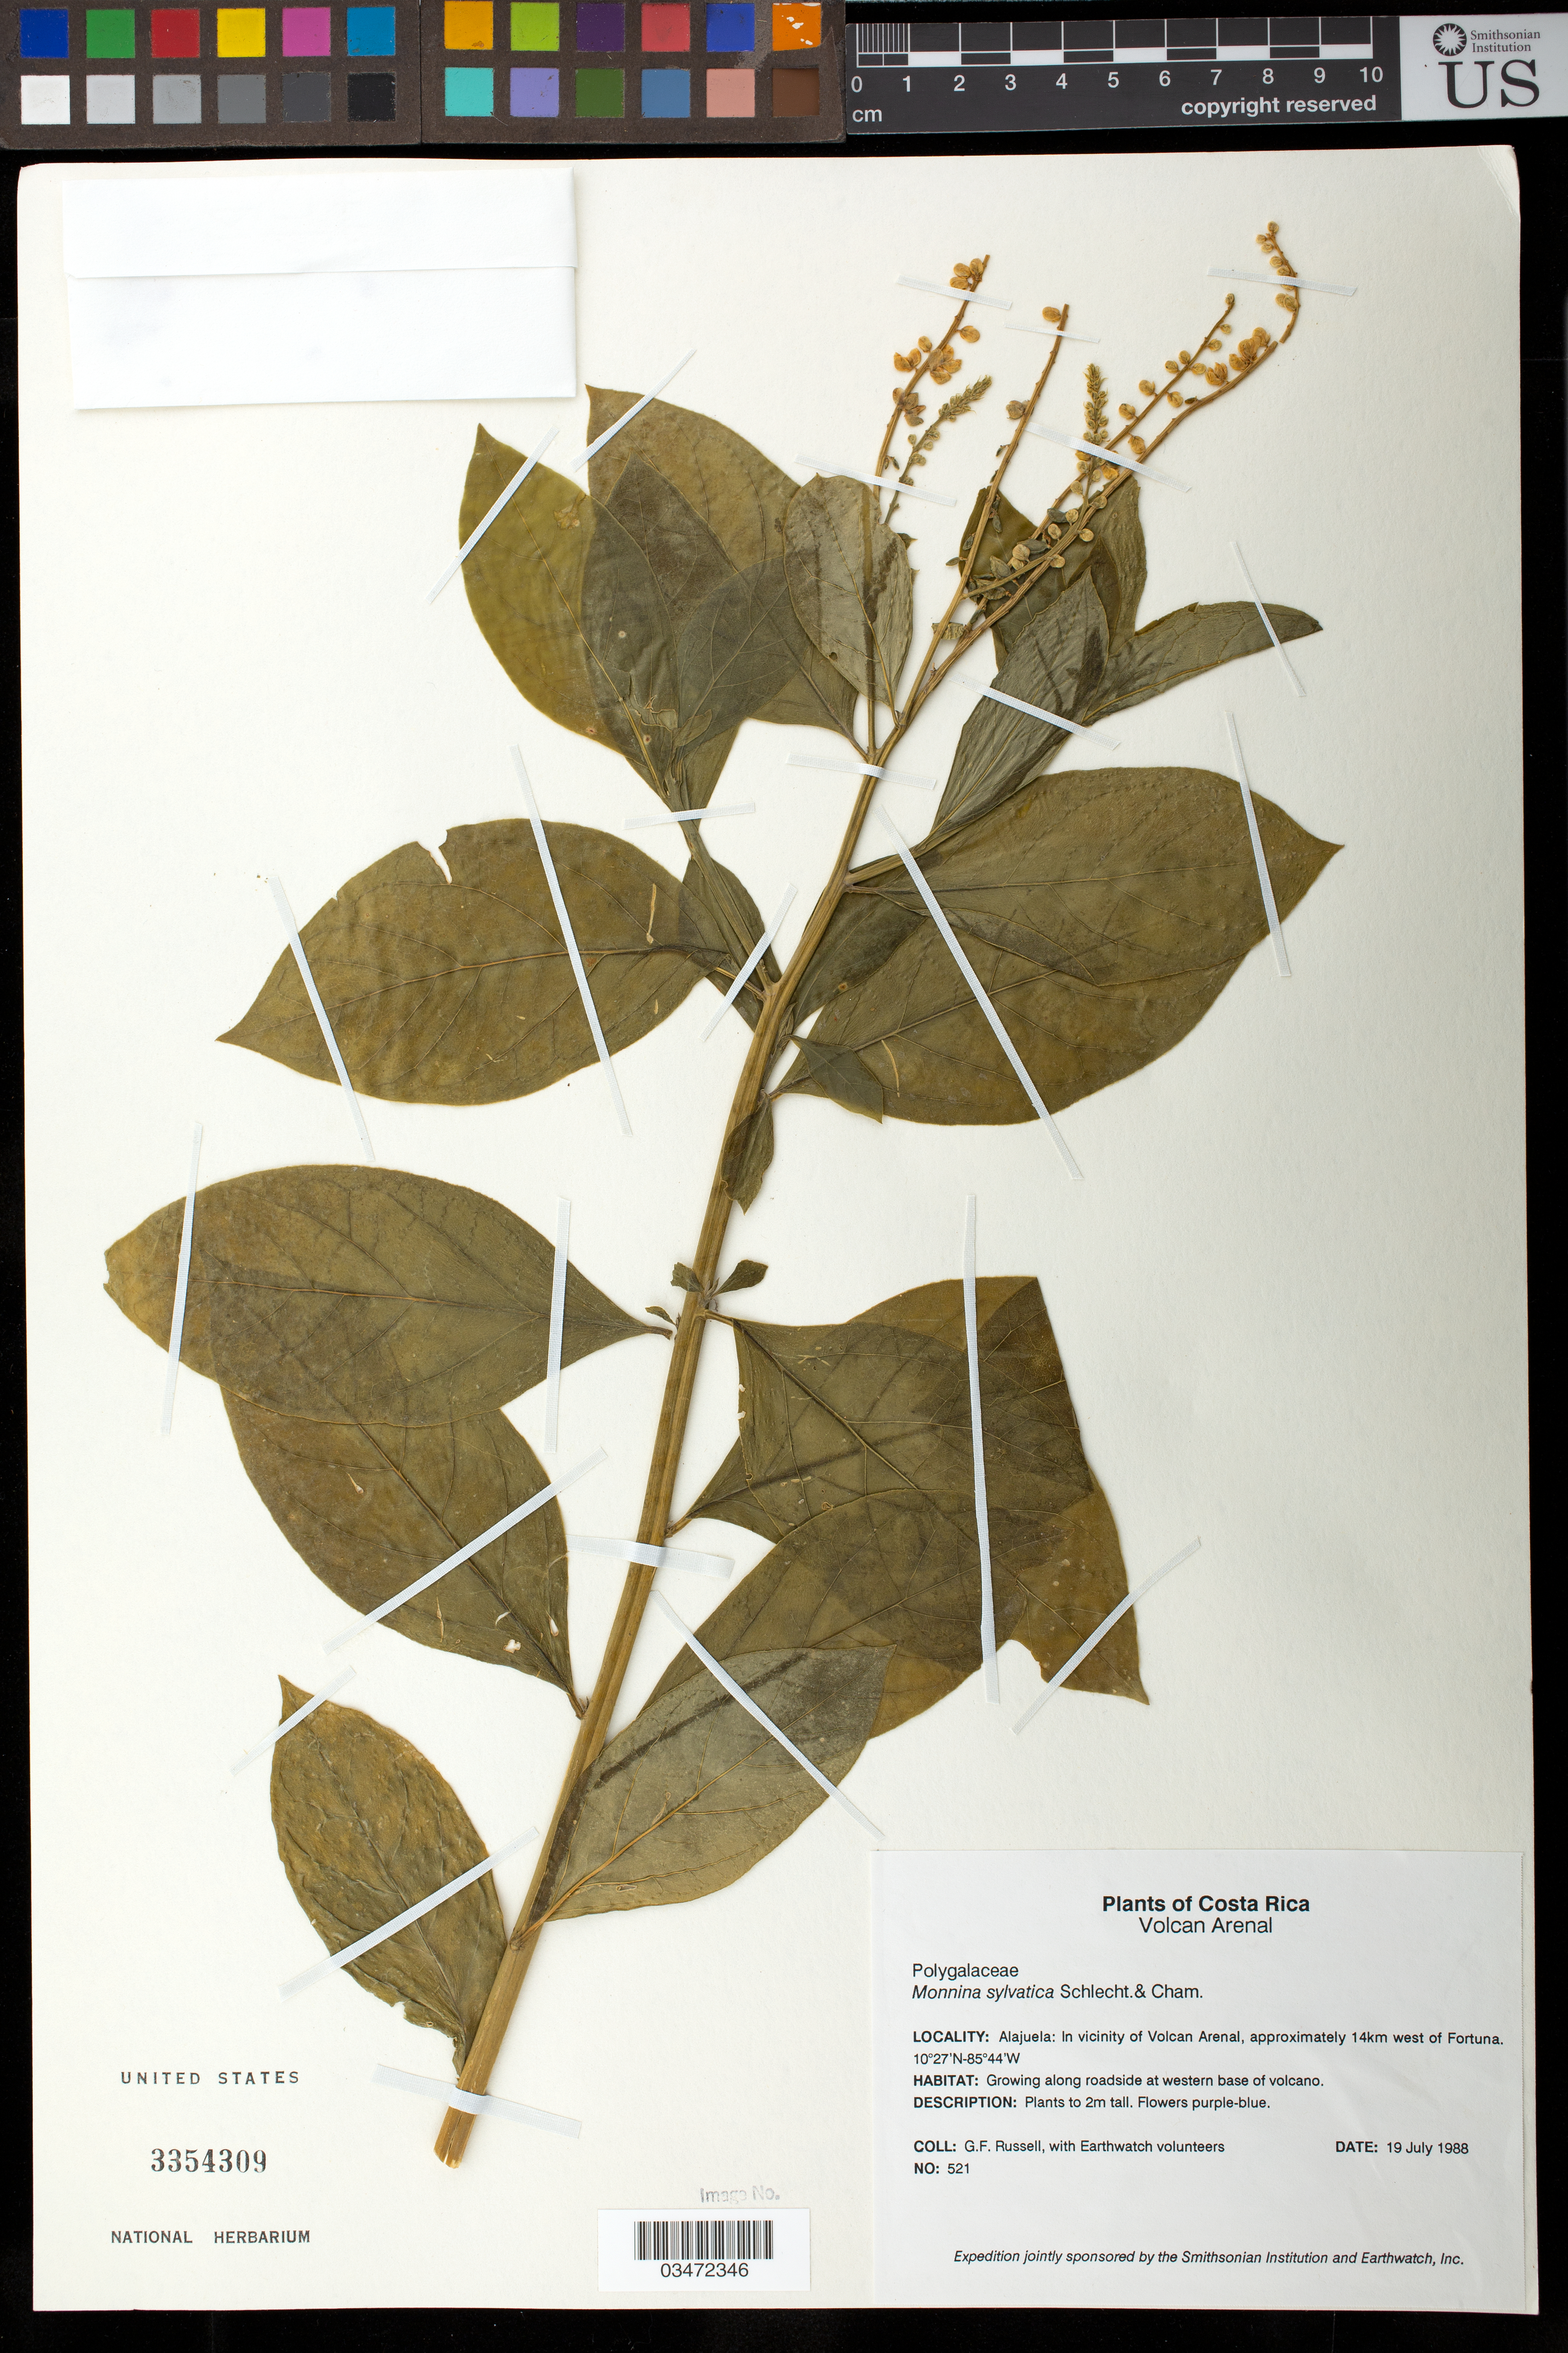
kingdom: Plantae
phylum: Tracheophyta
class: Magnoliopsida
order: Fabales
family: Polygalaceae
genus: Monnina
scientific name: Monnina sylvatica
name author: Schltdl. & Cham.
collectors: G. Russell & Earthwatch Volunteers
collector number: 521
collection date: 1988-07-19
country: Costa Rica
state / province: Alajuela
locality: Volcan Arenal vicinity, approx. 14 km W of Fortuna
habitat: Growing along roadside at western base of volcano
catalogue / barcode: US 3354309